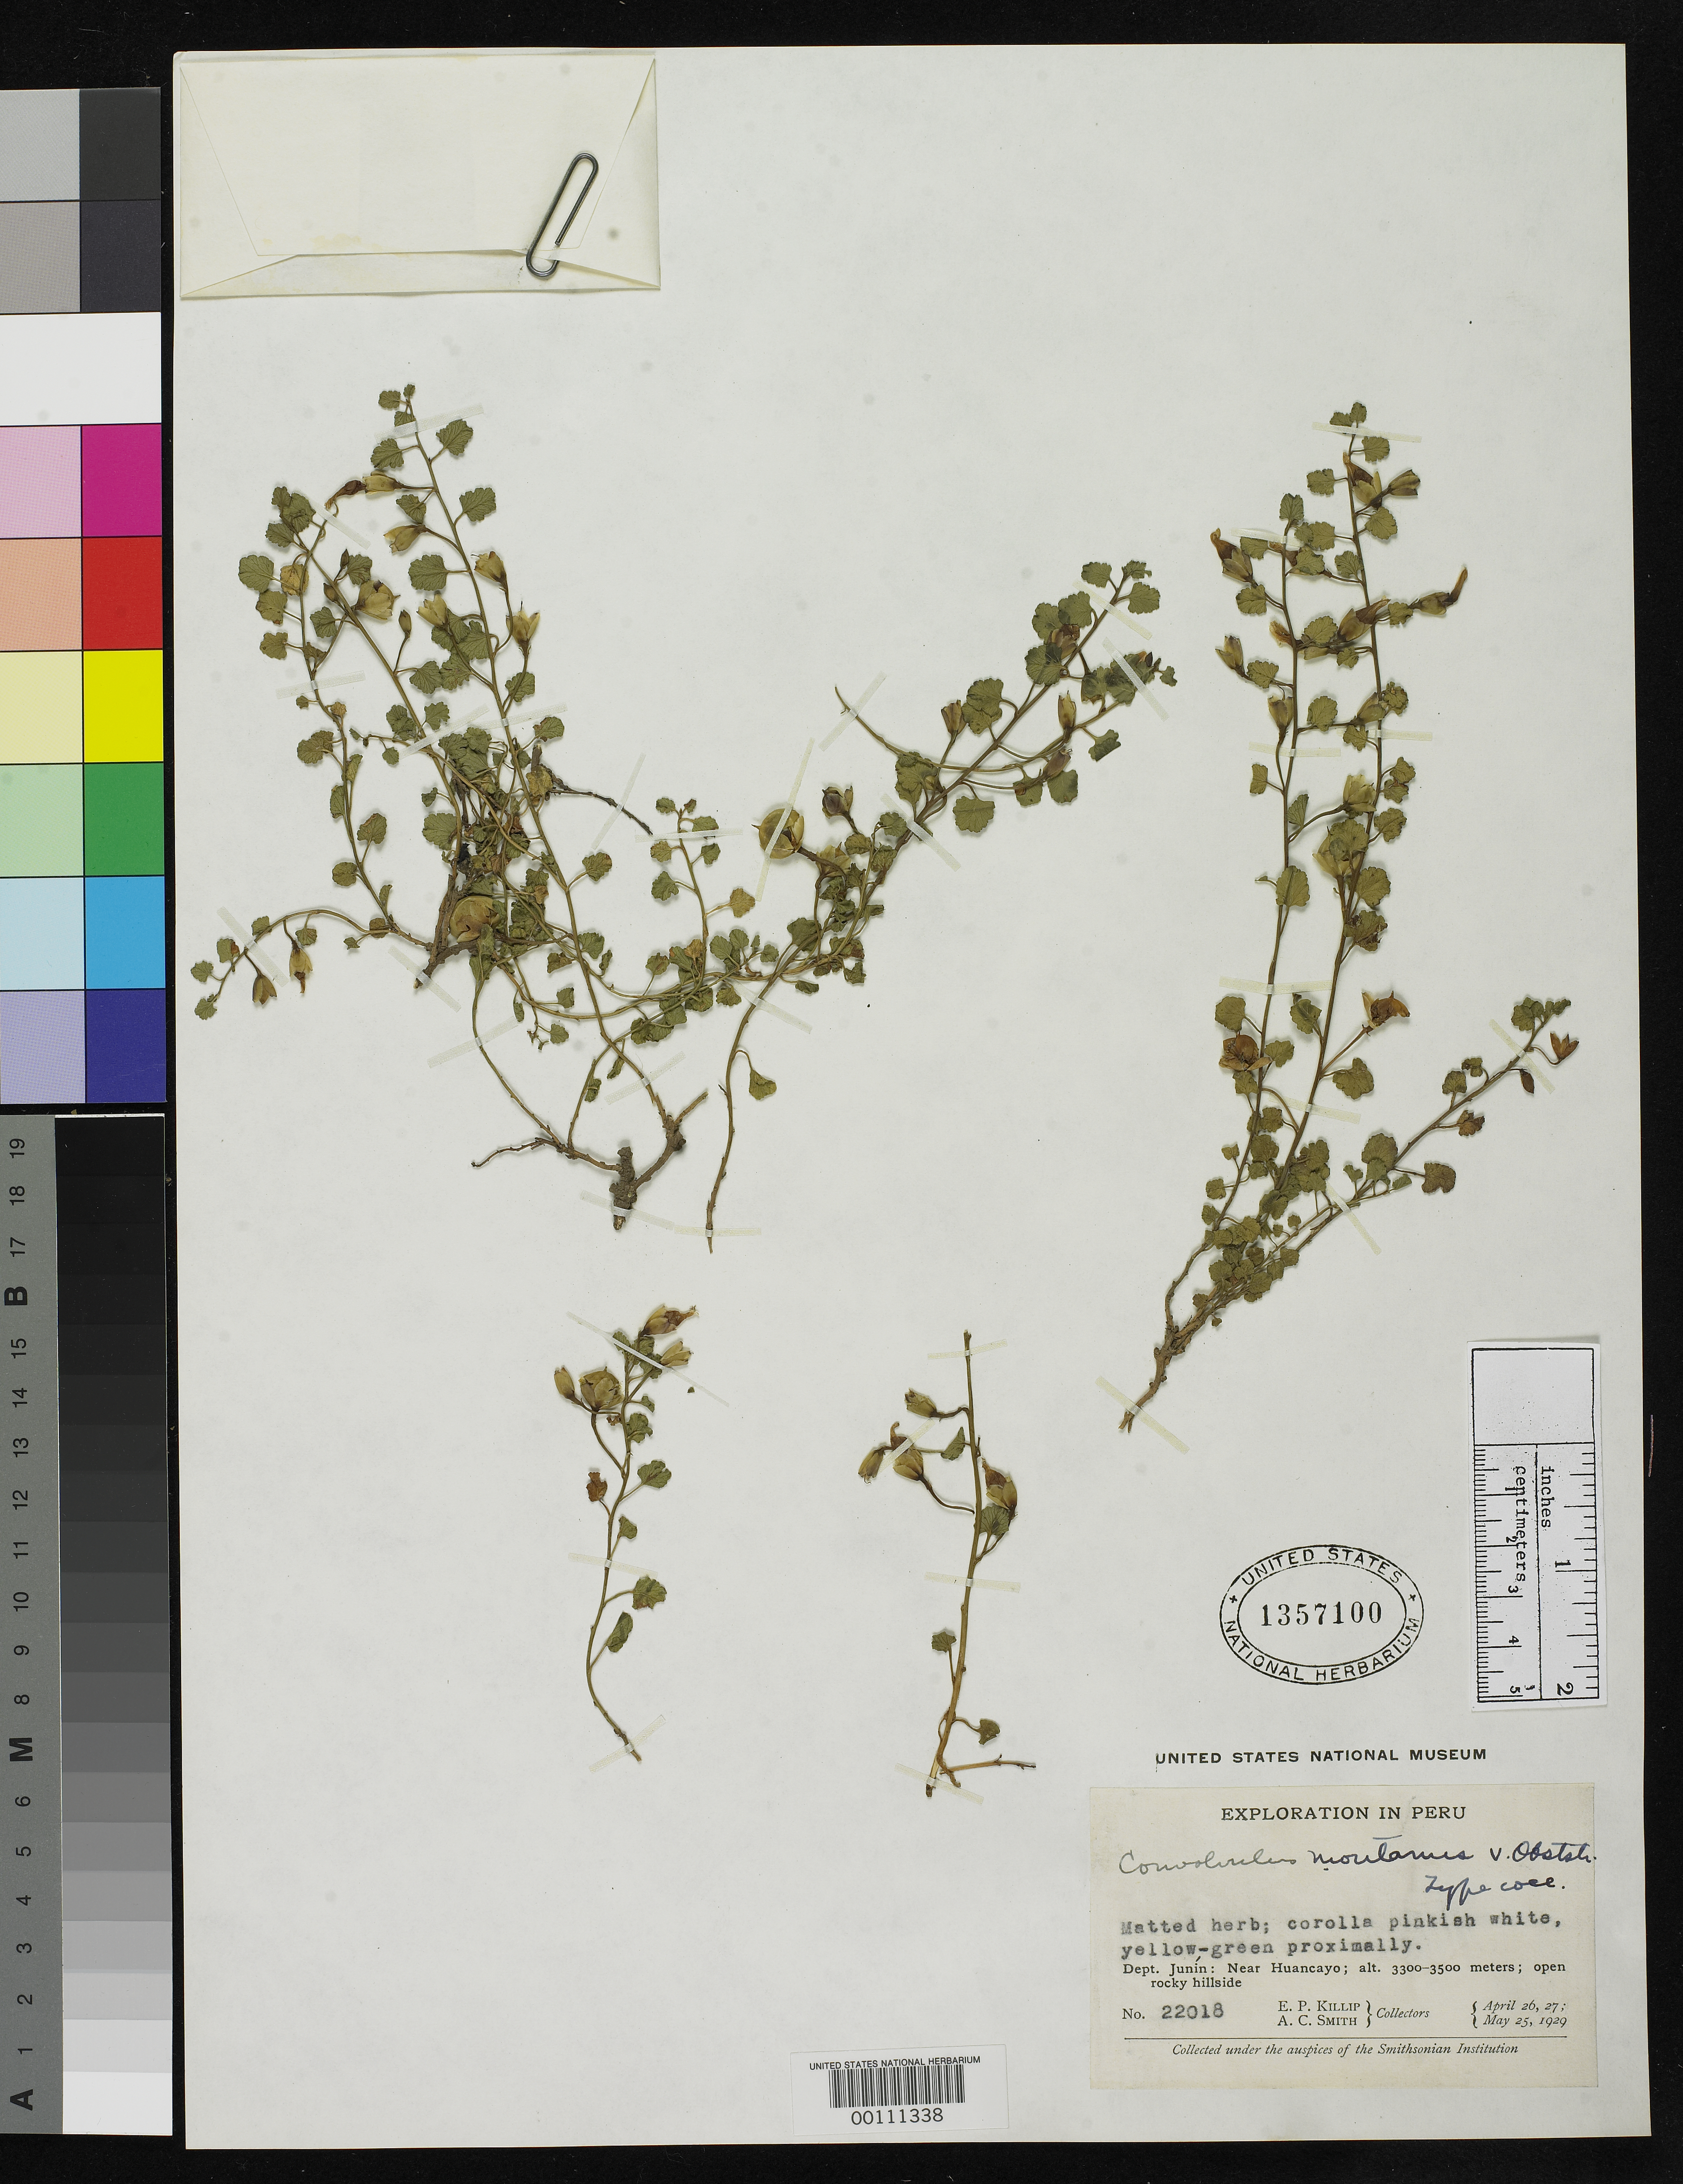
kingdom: Plantae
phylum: Tracheophyta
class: Magnoliopsida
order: Solanales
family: Convolvulaceae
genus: Convolvulus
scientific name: Convolvulus montanus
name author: Ooststr.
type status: Type Collection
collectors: E. P. Killip & A. C. Smith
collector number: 22018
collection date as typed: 26 Apr 1929 to 25 May 1929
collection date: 1929-04-26/1929-05-25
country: Peru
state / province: Junín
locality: Near Huancayo.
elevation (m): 3300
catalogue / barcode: US 1357100